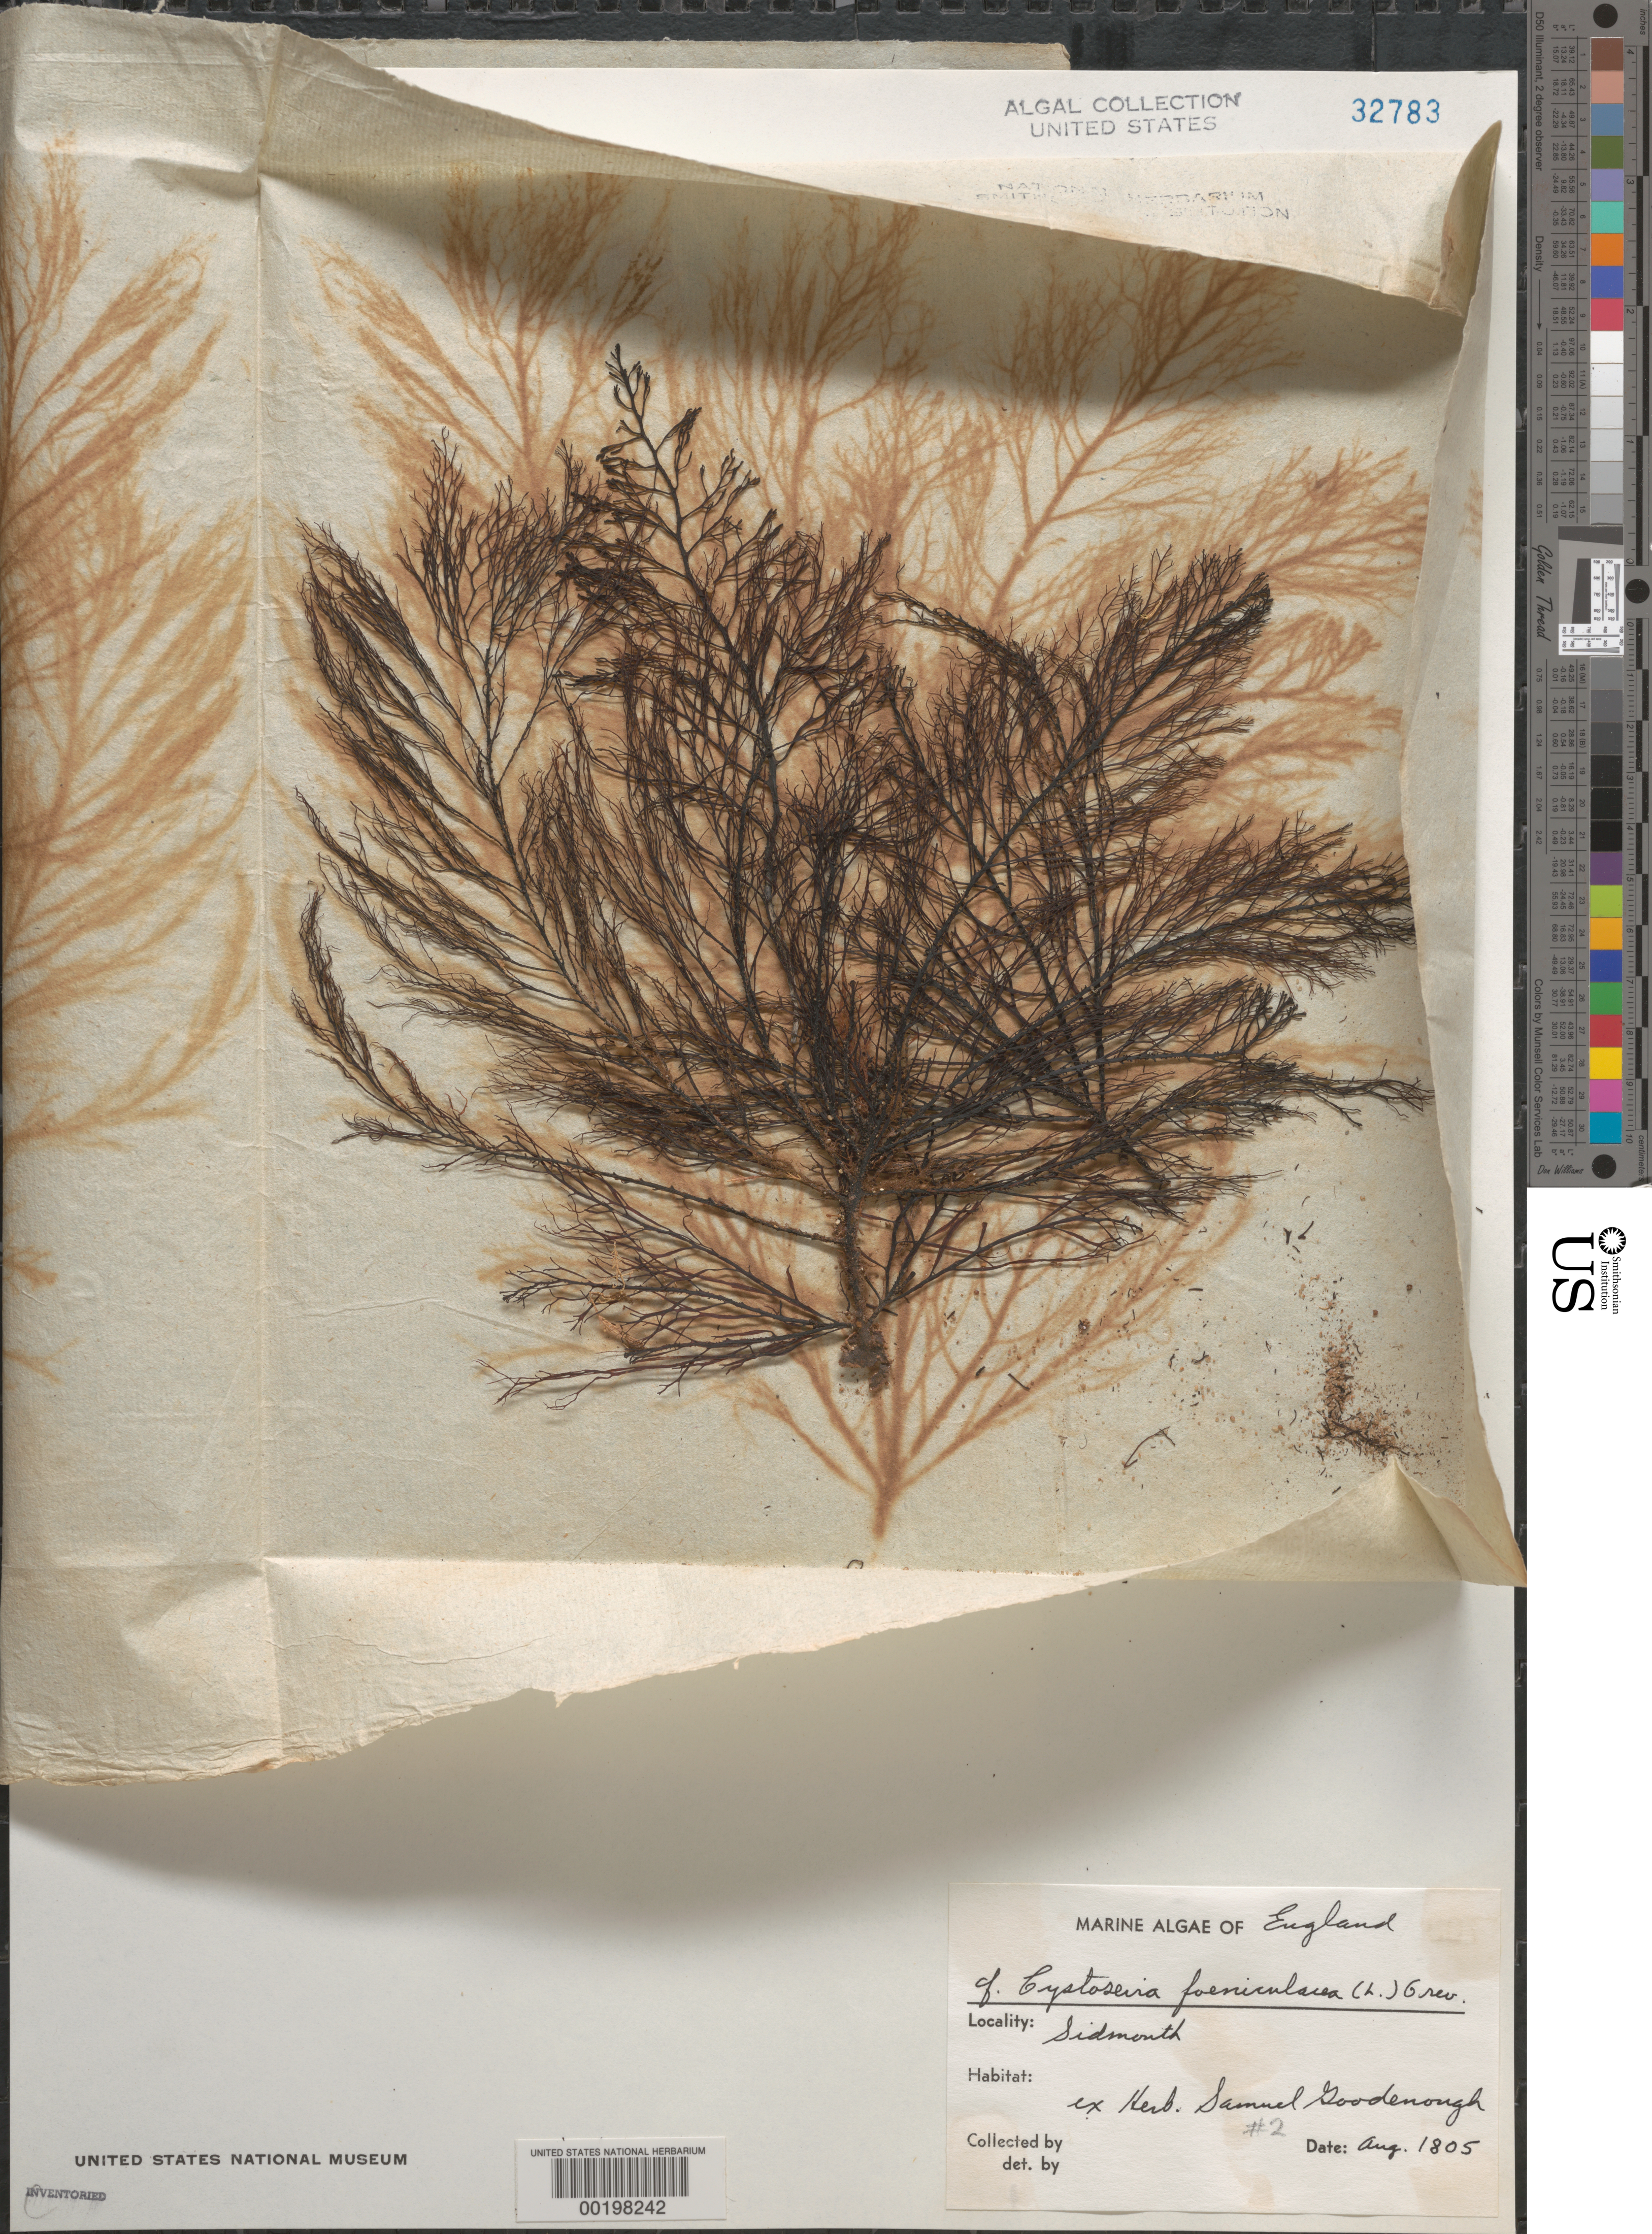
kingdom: Chromista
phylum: Ochrophyta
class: Phaeophyceae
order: Fucales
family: Sargassaceae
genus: Cystoseira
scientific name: Cystoseira foeniculacea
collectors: S. Goodenough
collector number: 2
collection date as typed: Aug 1805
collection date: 1805-08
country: United Kingdom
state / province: England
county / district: Devon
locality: Sidmouth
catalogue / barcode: US 32783